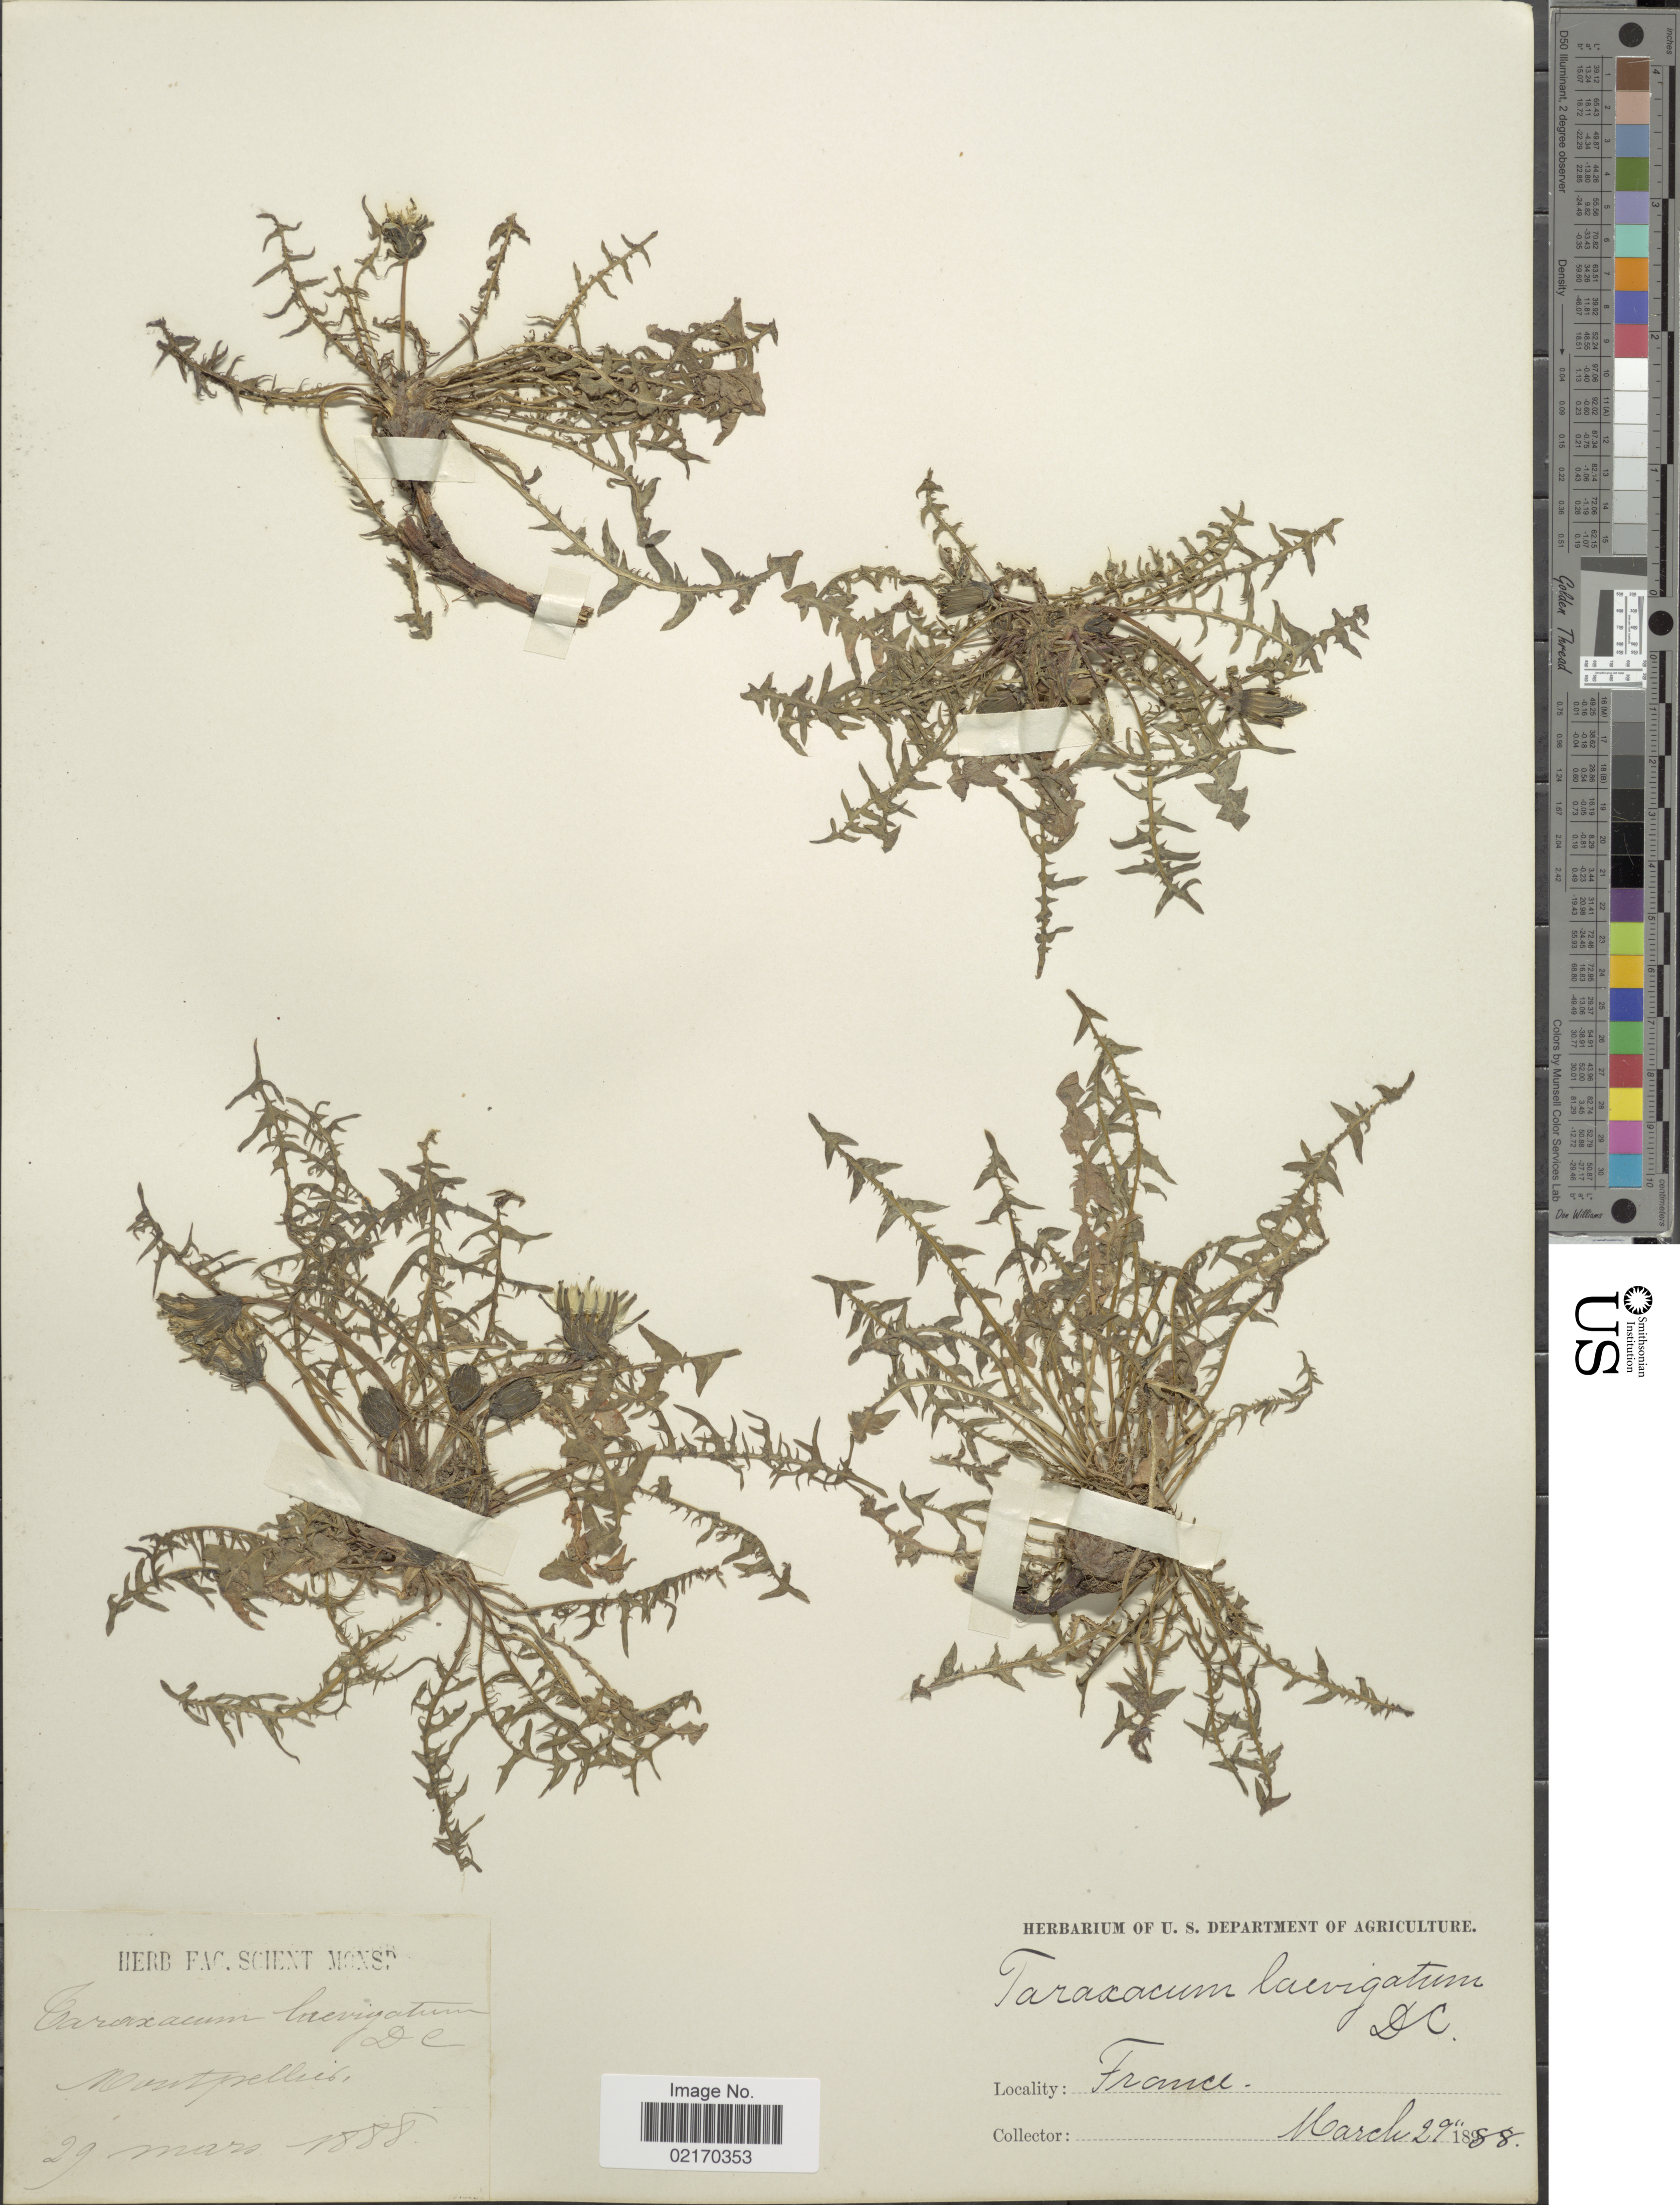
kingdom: Plantae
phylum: Tracheophyta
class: Magnoliopsida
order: Asterales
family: Asteraceae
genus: Taraxacum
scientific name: Taraxacum erythrospermum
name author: Andrz. ex Besser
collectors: ex herb. Fac. Scient. Monst.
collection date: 1888-03-29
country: France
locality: Montpellier